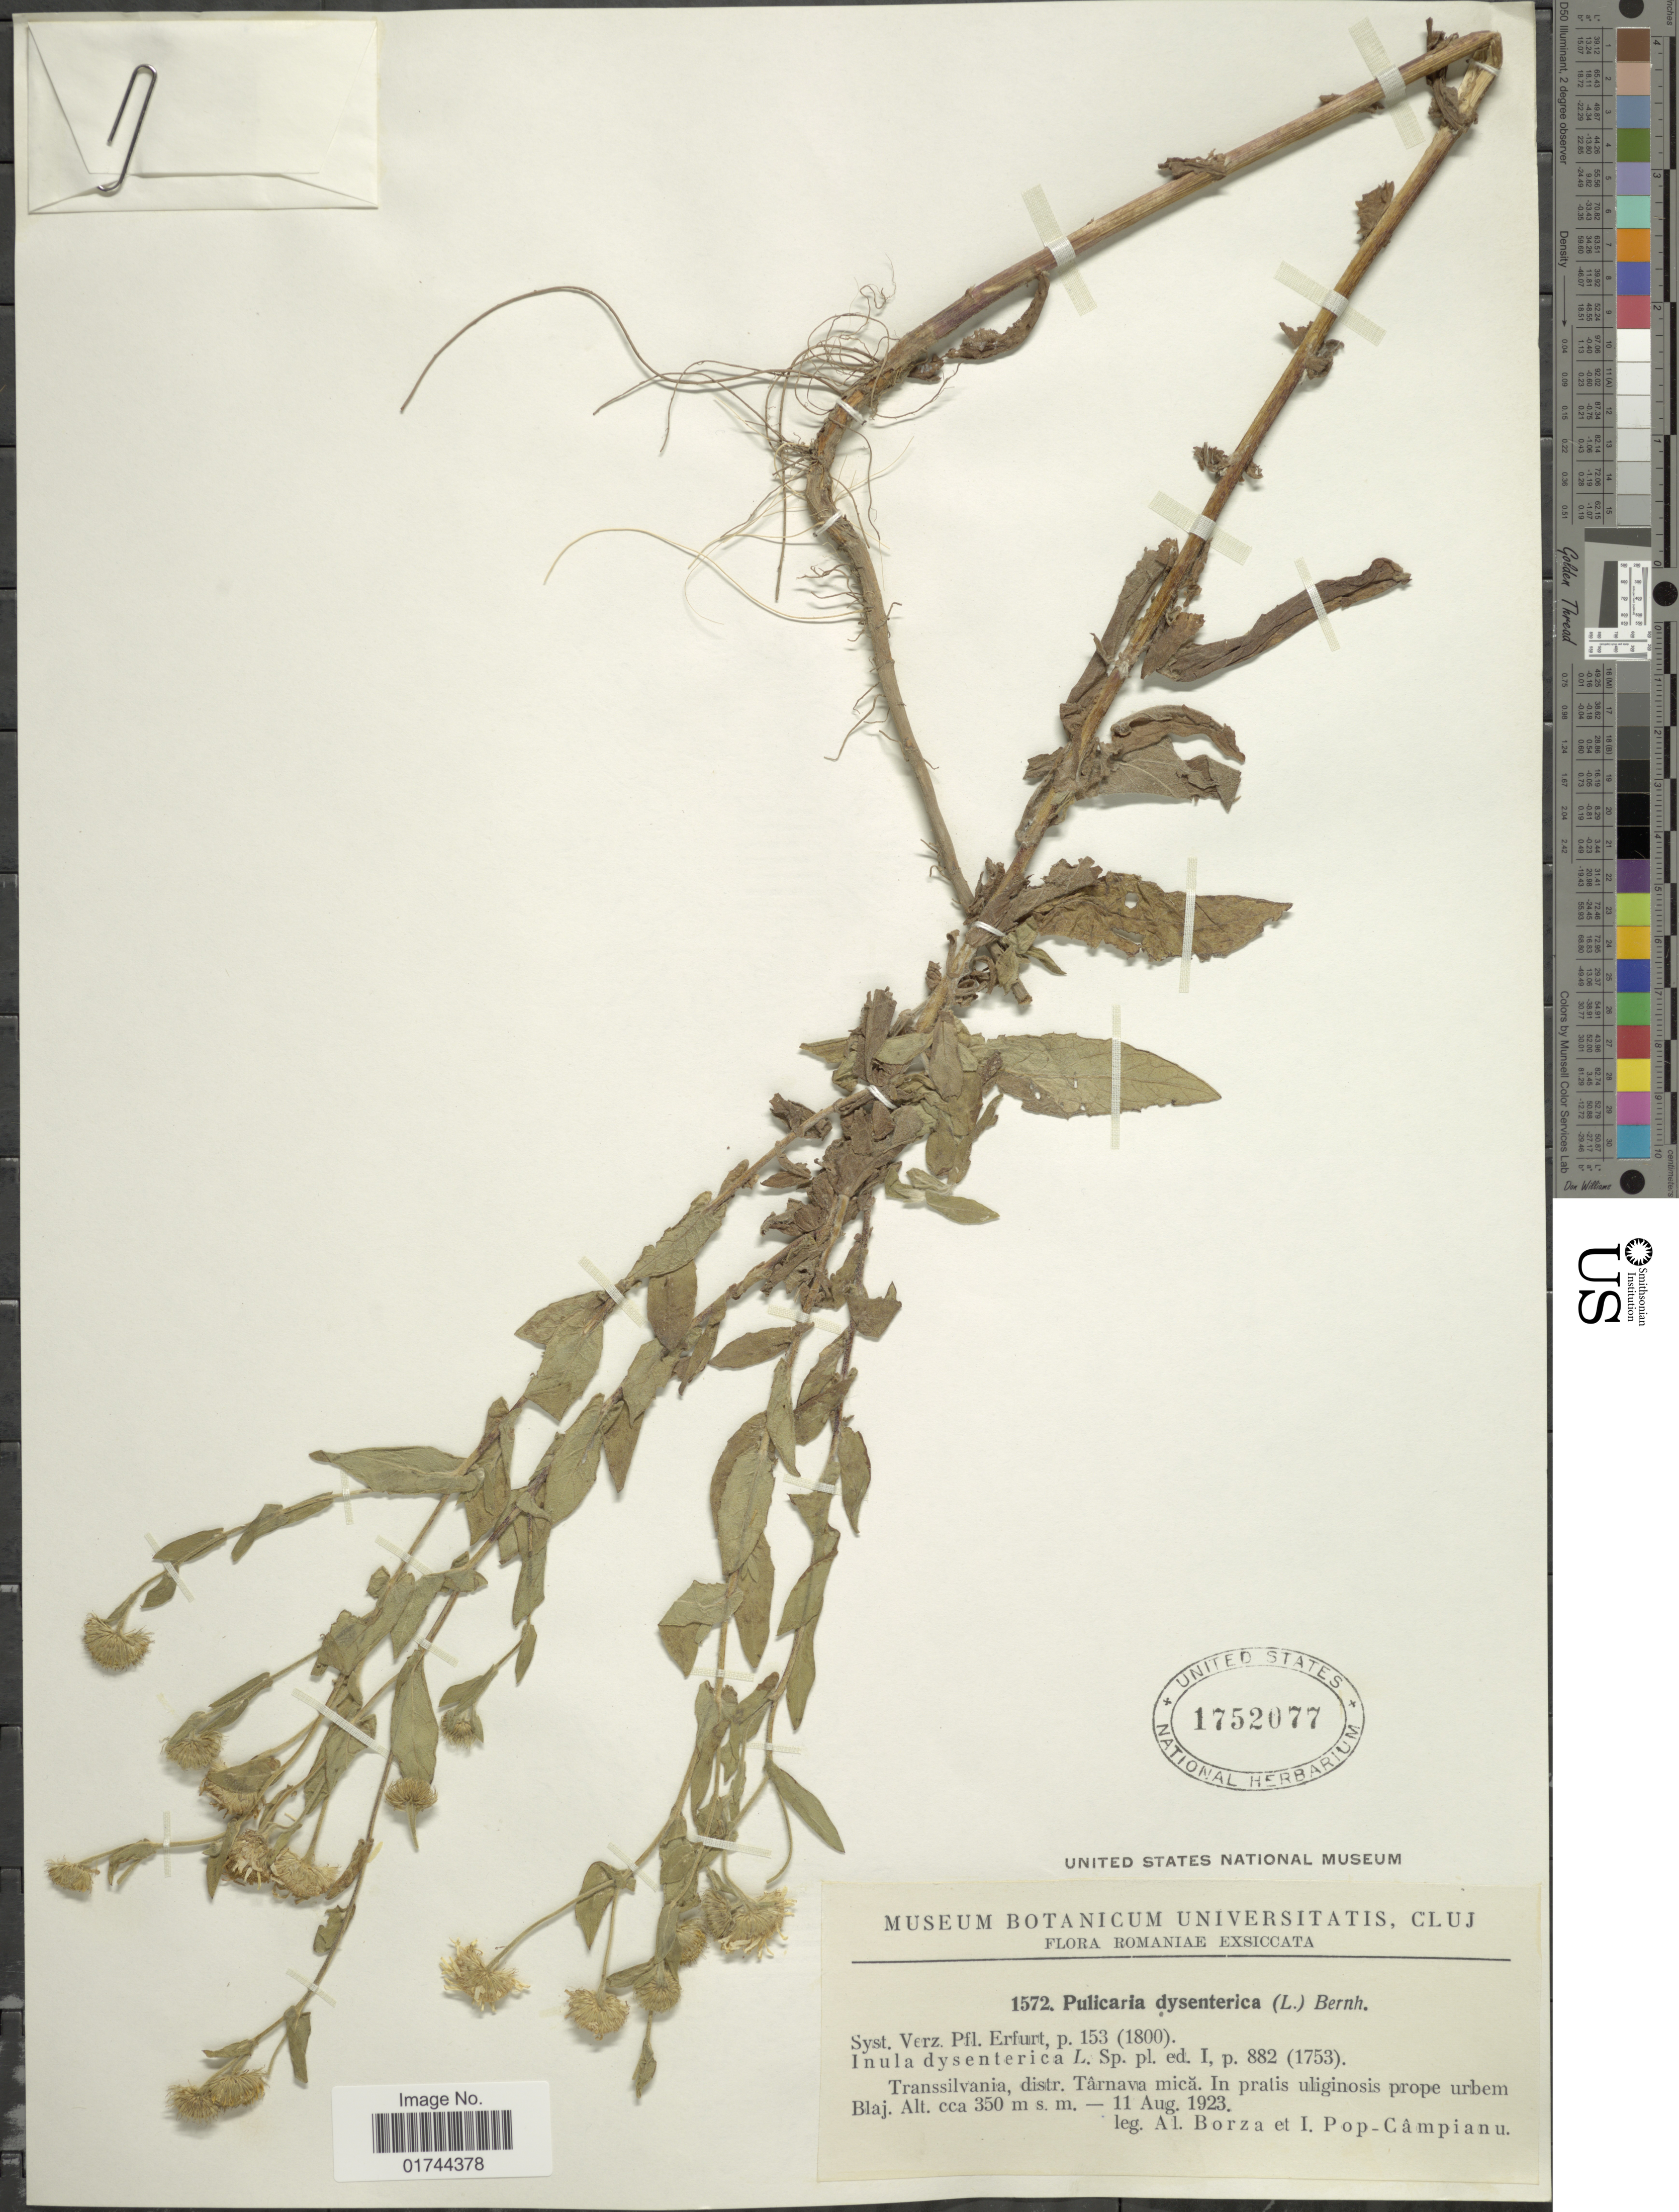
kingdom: Plantae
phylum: Tracheophyta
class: Magnoliopsida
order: Asterales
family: Asteraceae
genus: Pulicaria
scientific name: Pulicaria dysenterica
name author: (L.) Bernh.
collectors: A. Borza & I. Pop- Campianu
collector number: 1572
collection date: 1923-08-11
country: Romania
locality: Romania, distr. Tarnava mica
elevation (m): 350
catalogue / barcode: US 1752077